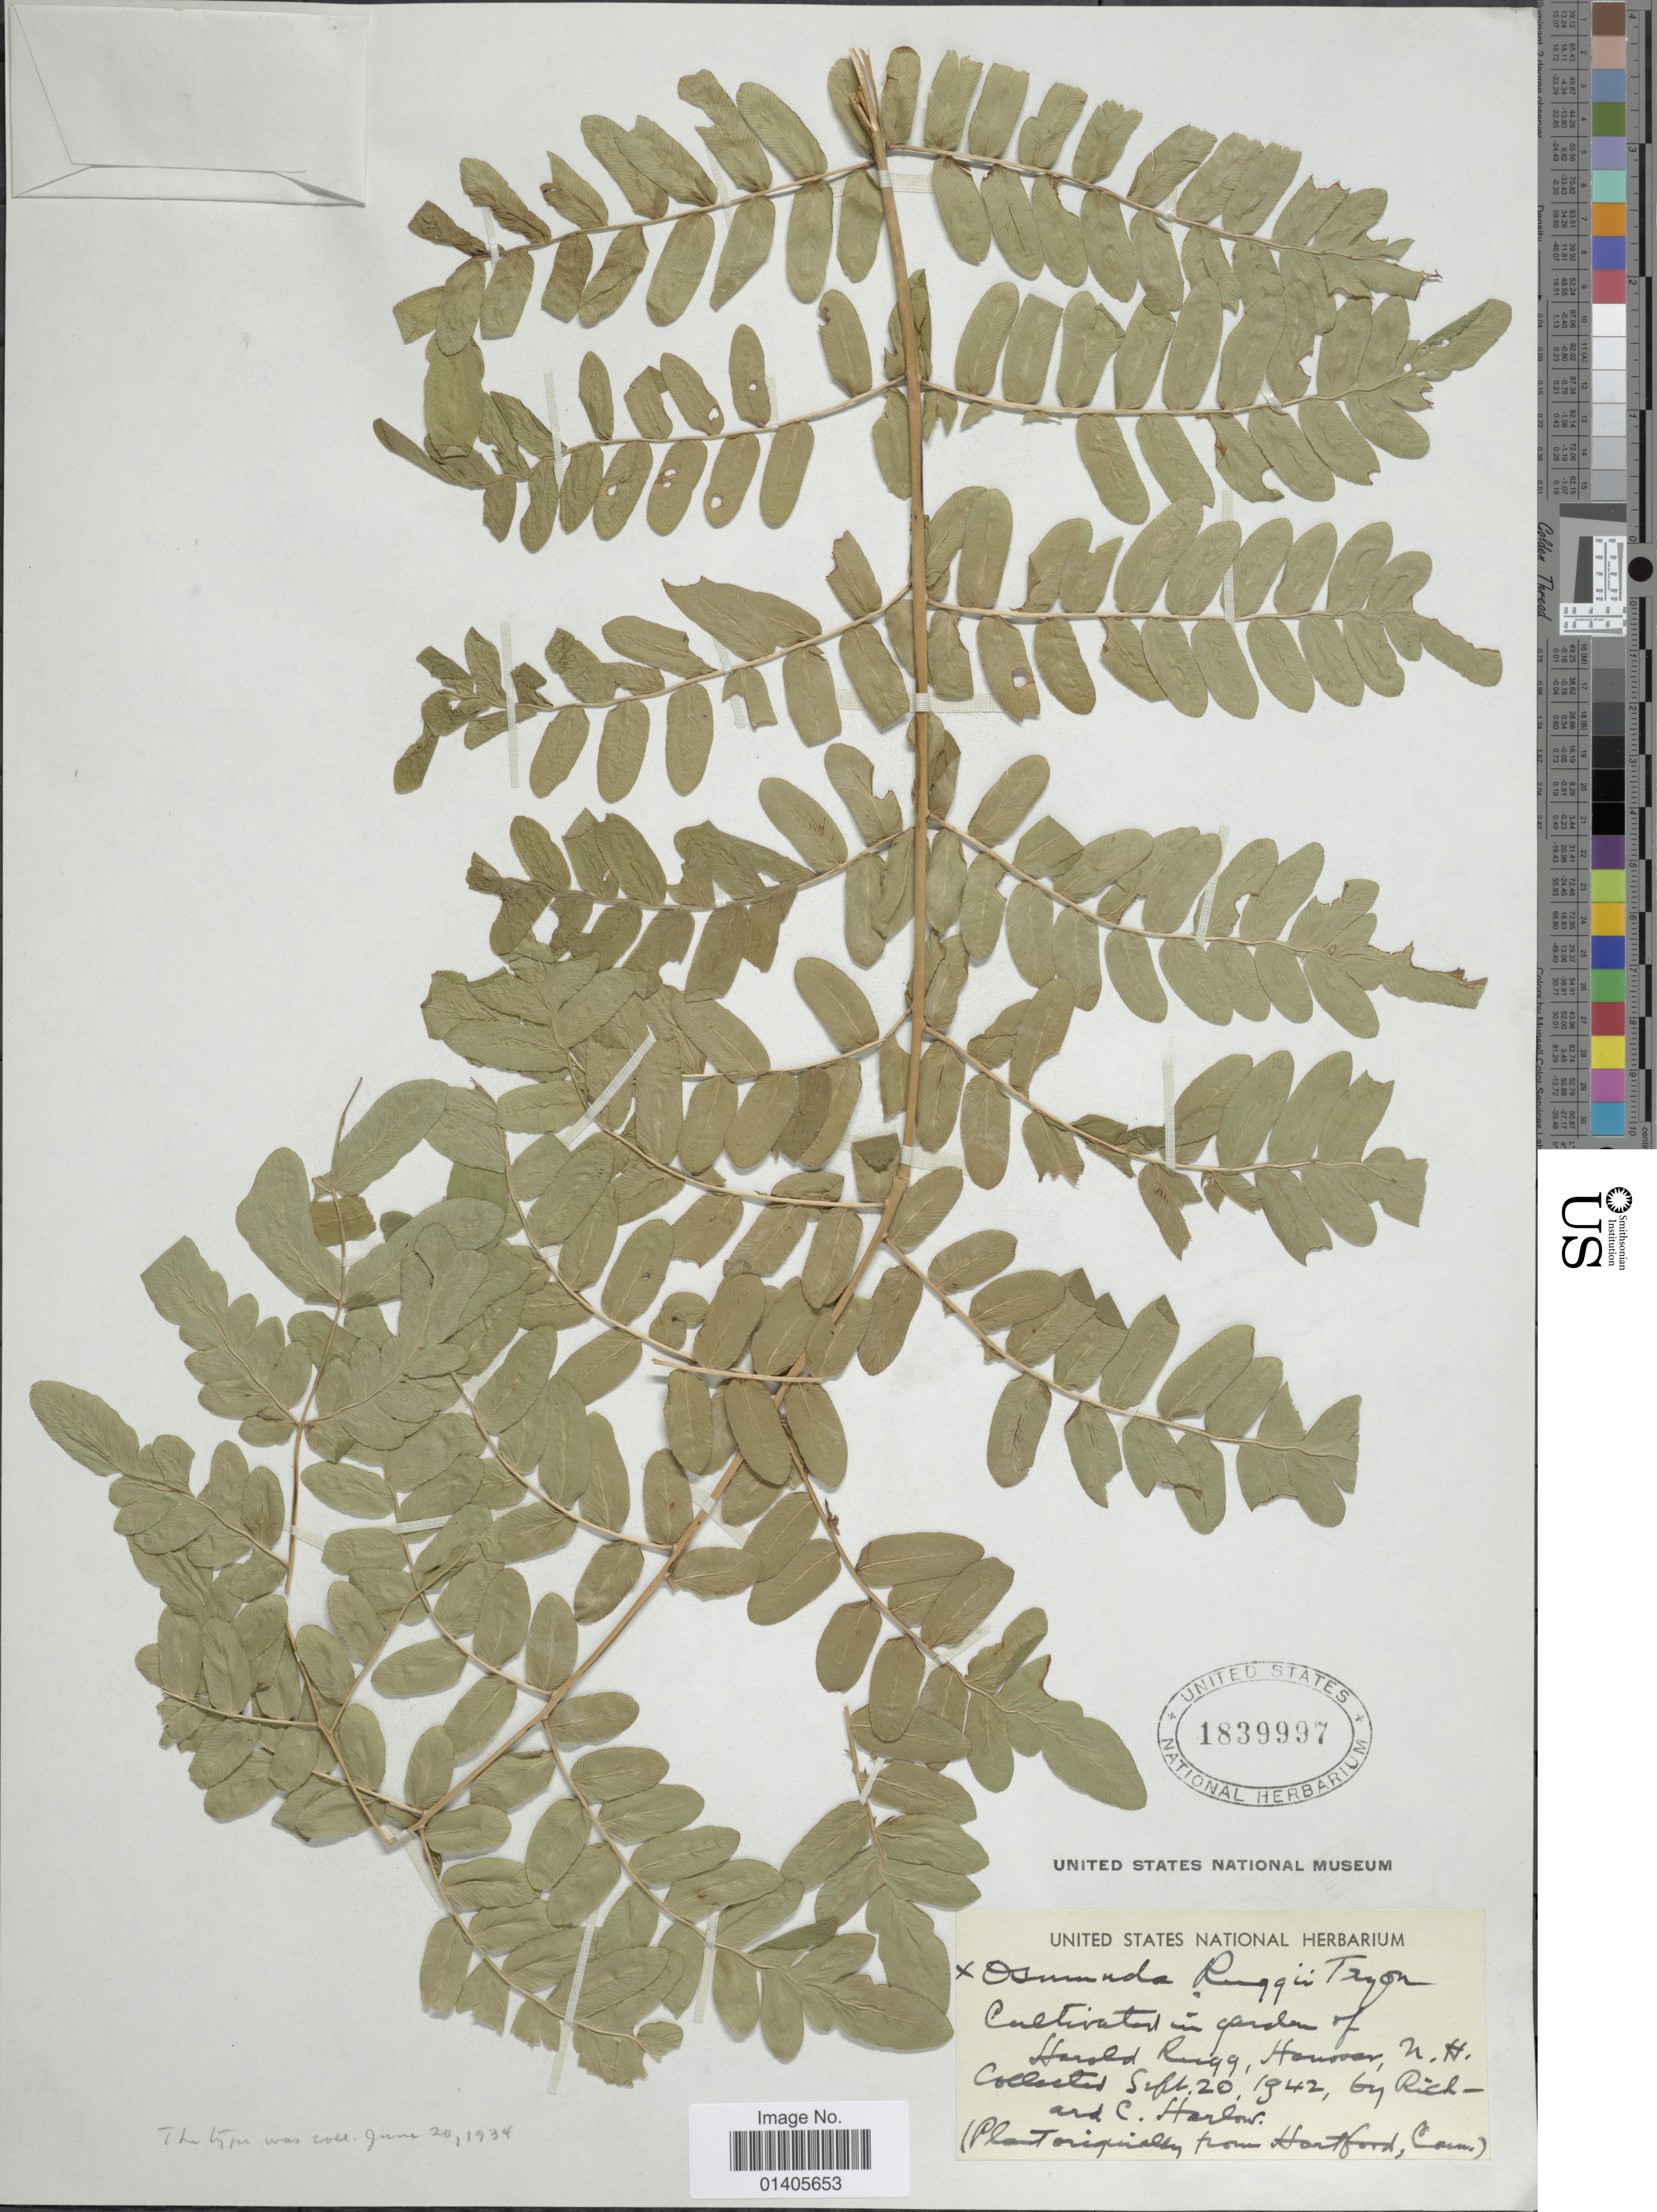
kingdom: Plantae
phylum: Tracheophyta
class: Polypodiopsida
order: Osmundales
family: Osmundaceae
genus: Osmunda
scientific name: Osmunda regalis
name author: L.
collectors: C. Harlow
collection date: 1942-09-20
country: United States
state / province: New Hampshire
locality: Cultavated in garden of Harold Rugg, hanover, N.H.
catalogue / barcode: US 1839997